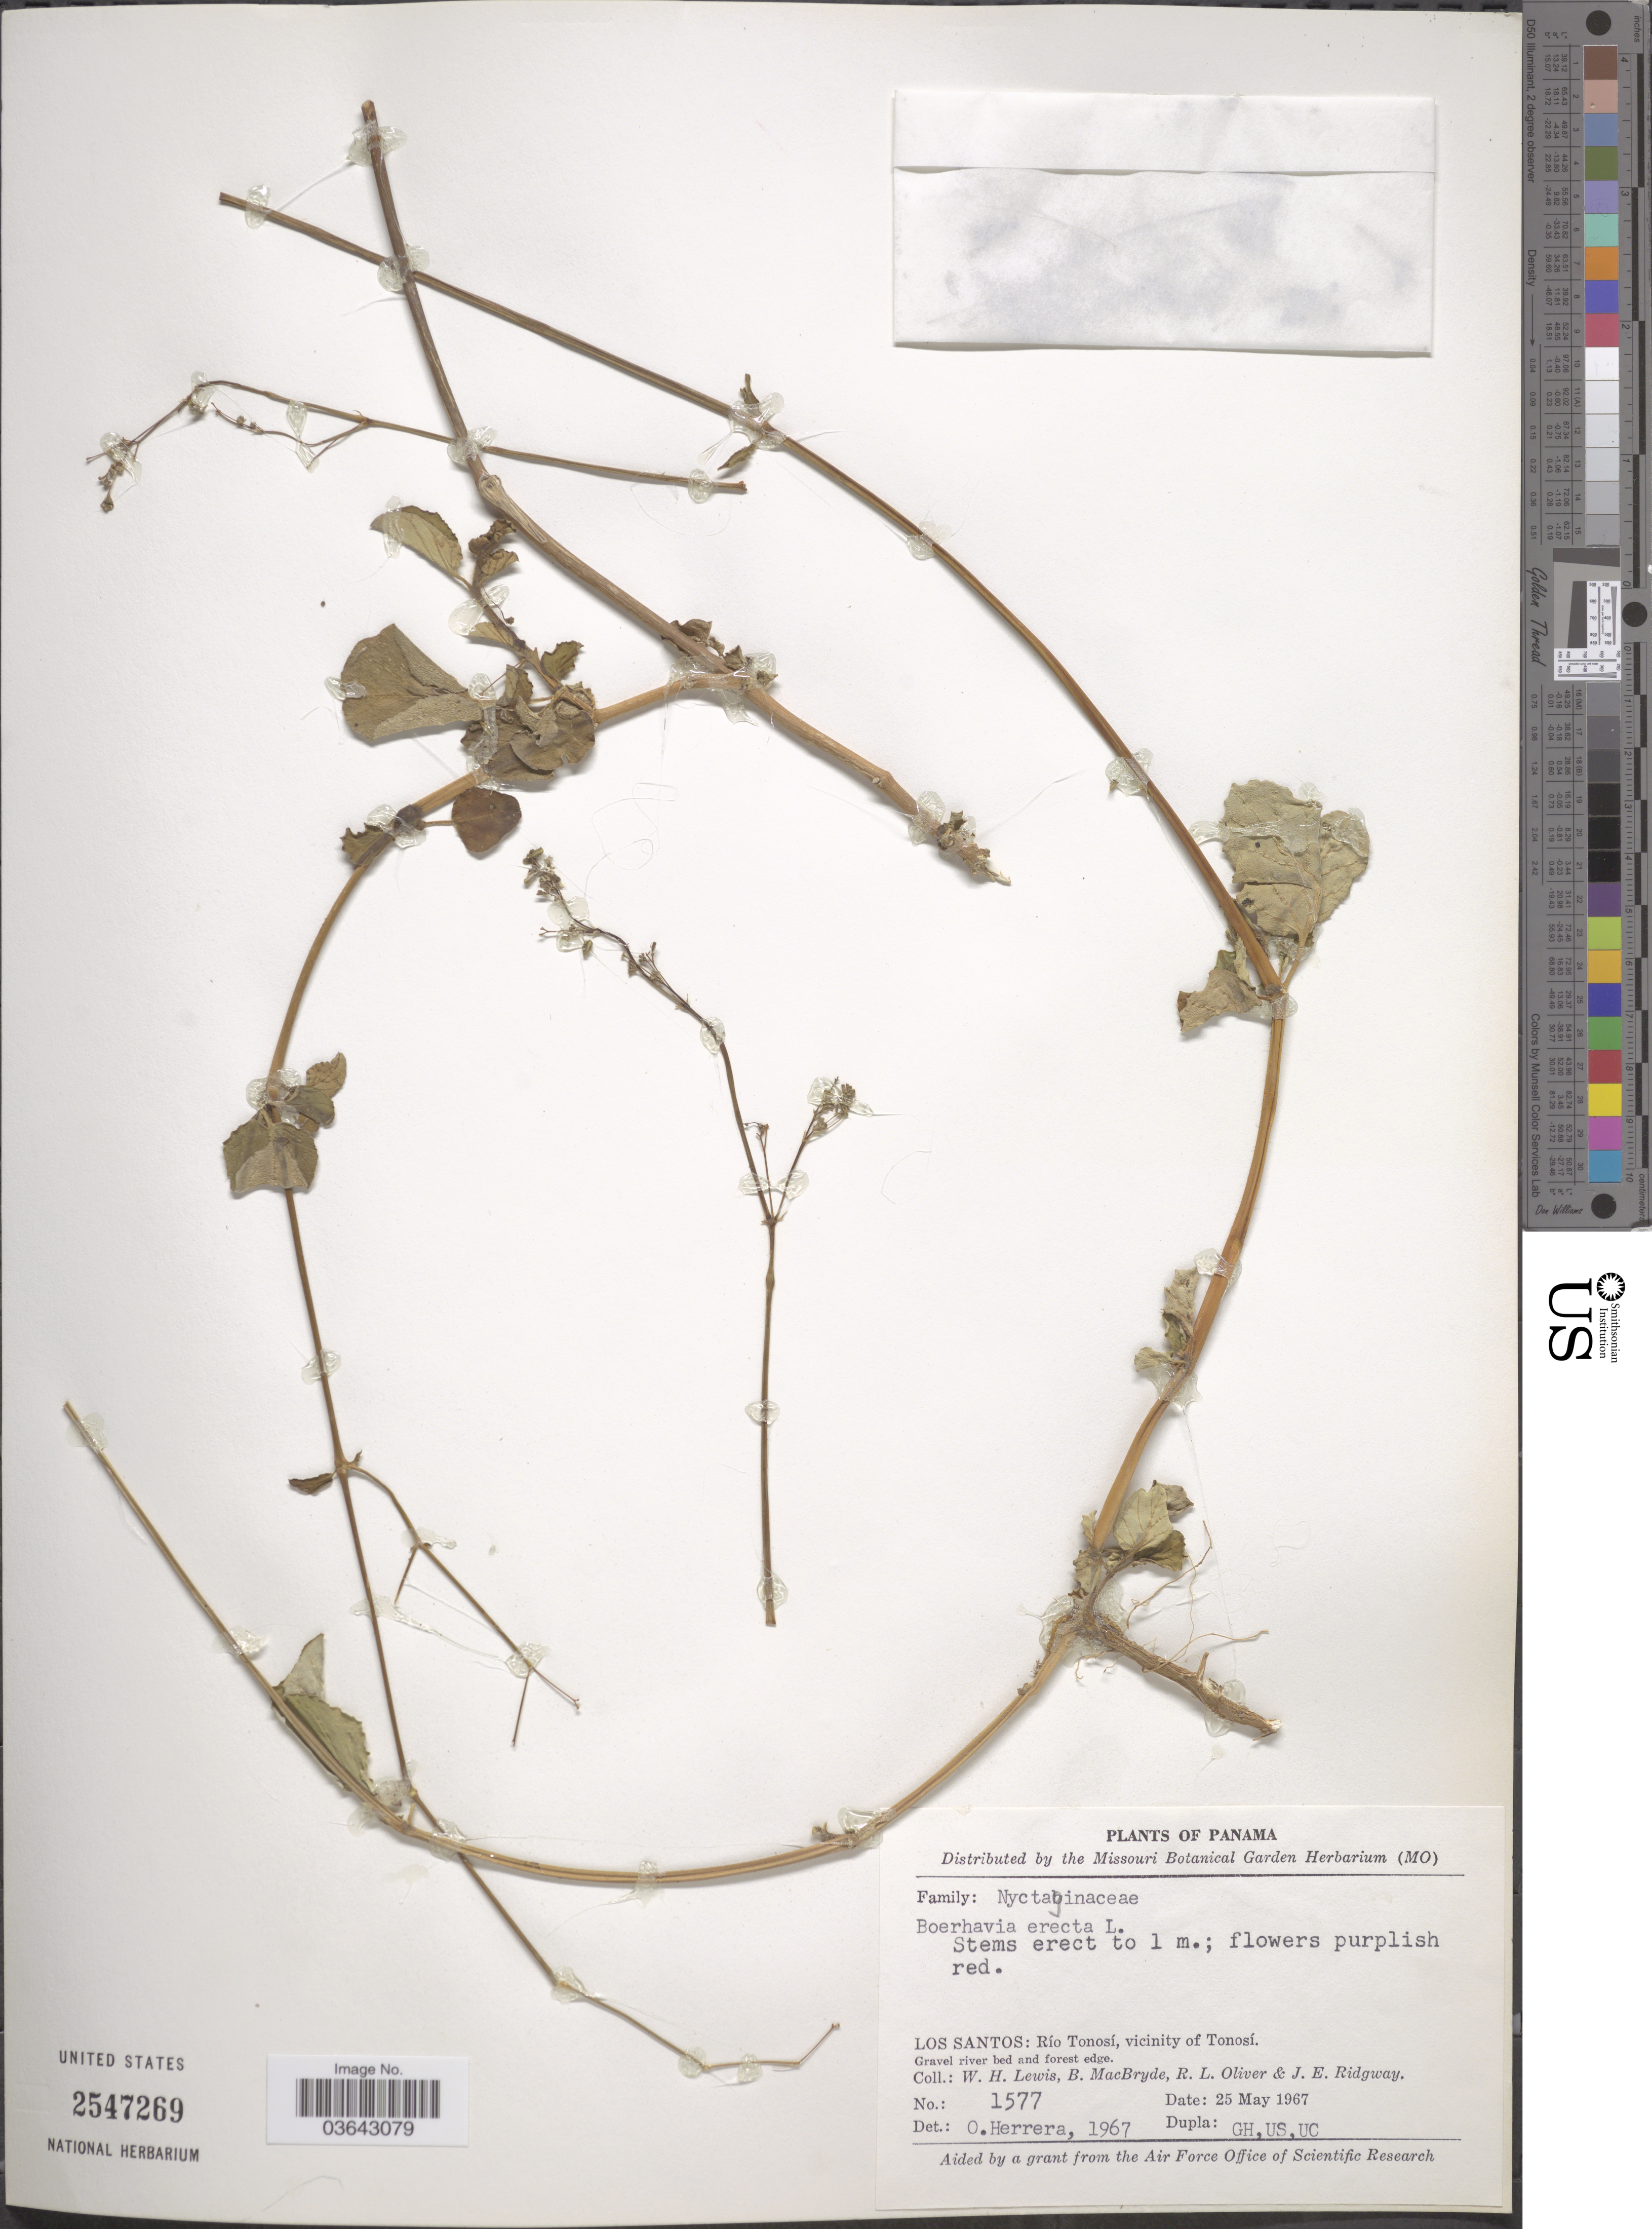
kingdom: Plantae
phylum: Tracheophyta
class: Magnoliopsida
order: Caryophyllales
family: Nyctaginaceae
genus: Boerhavia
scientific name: Boerhavia erecta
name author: L.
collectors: W. H. Lewis, B. MacBryde, R. Oliver & J. Ridgway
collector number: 1577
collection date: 1967-05-25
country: Panama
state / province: Los Santos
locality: Río Tonosí, vicinity of Tonosí.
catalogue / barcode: US 2547269